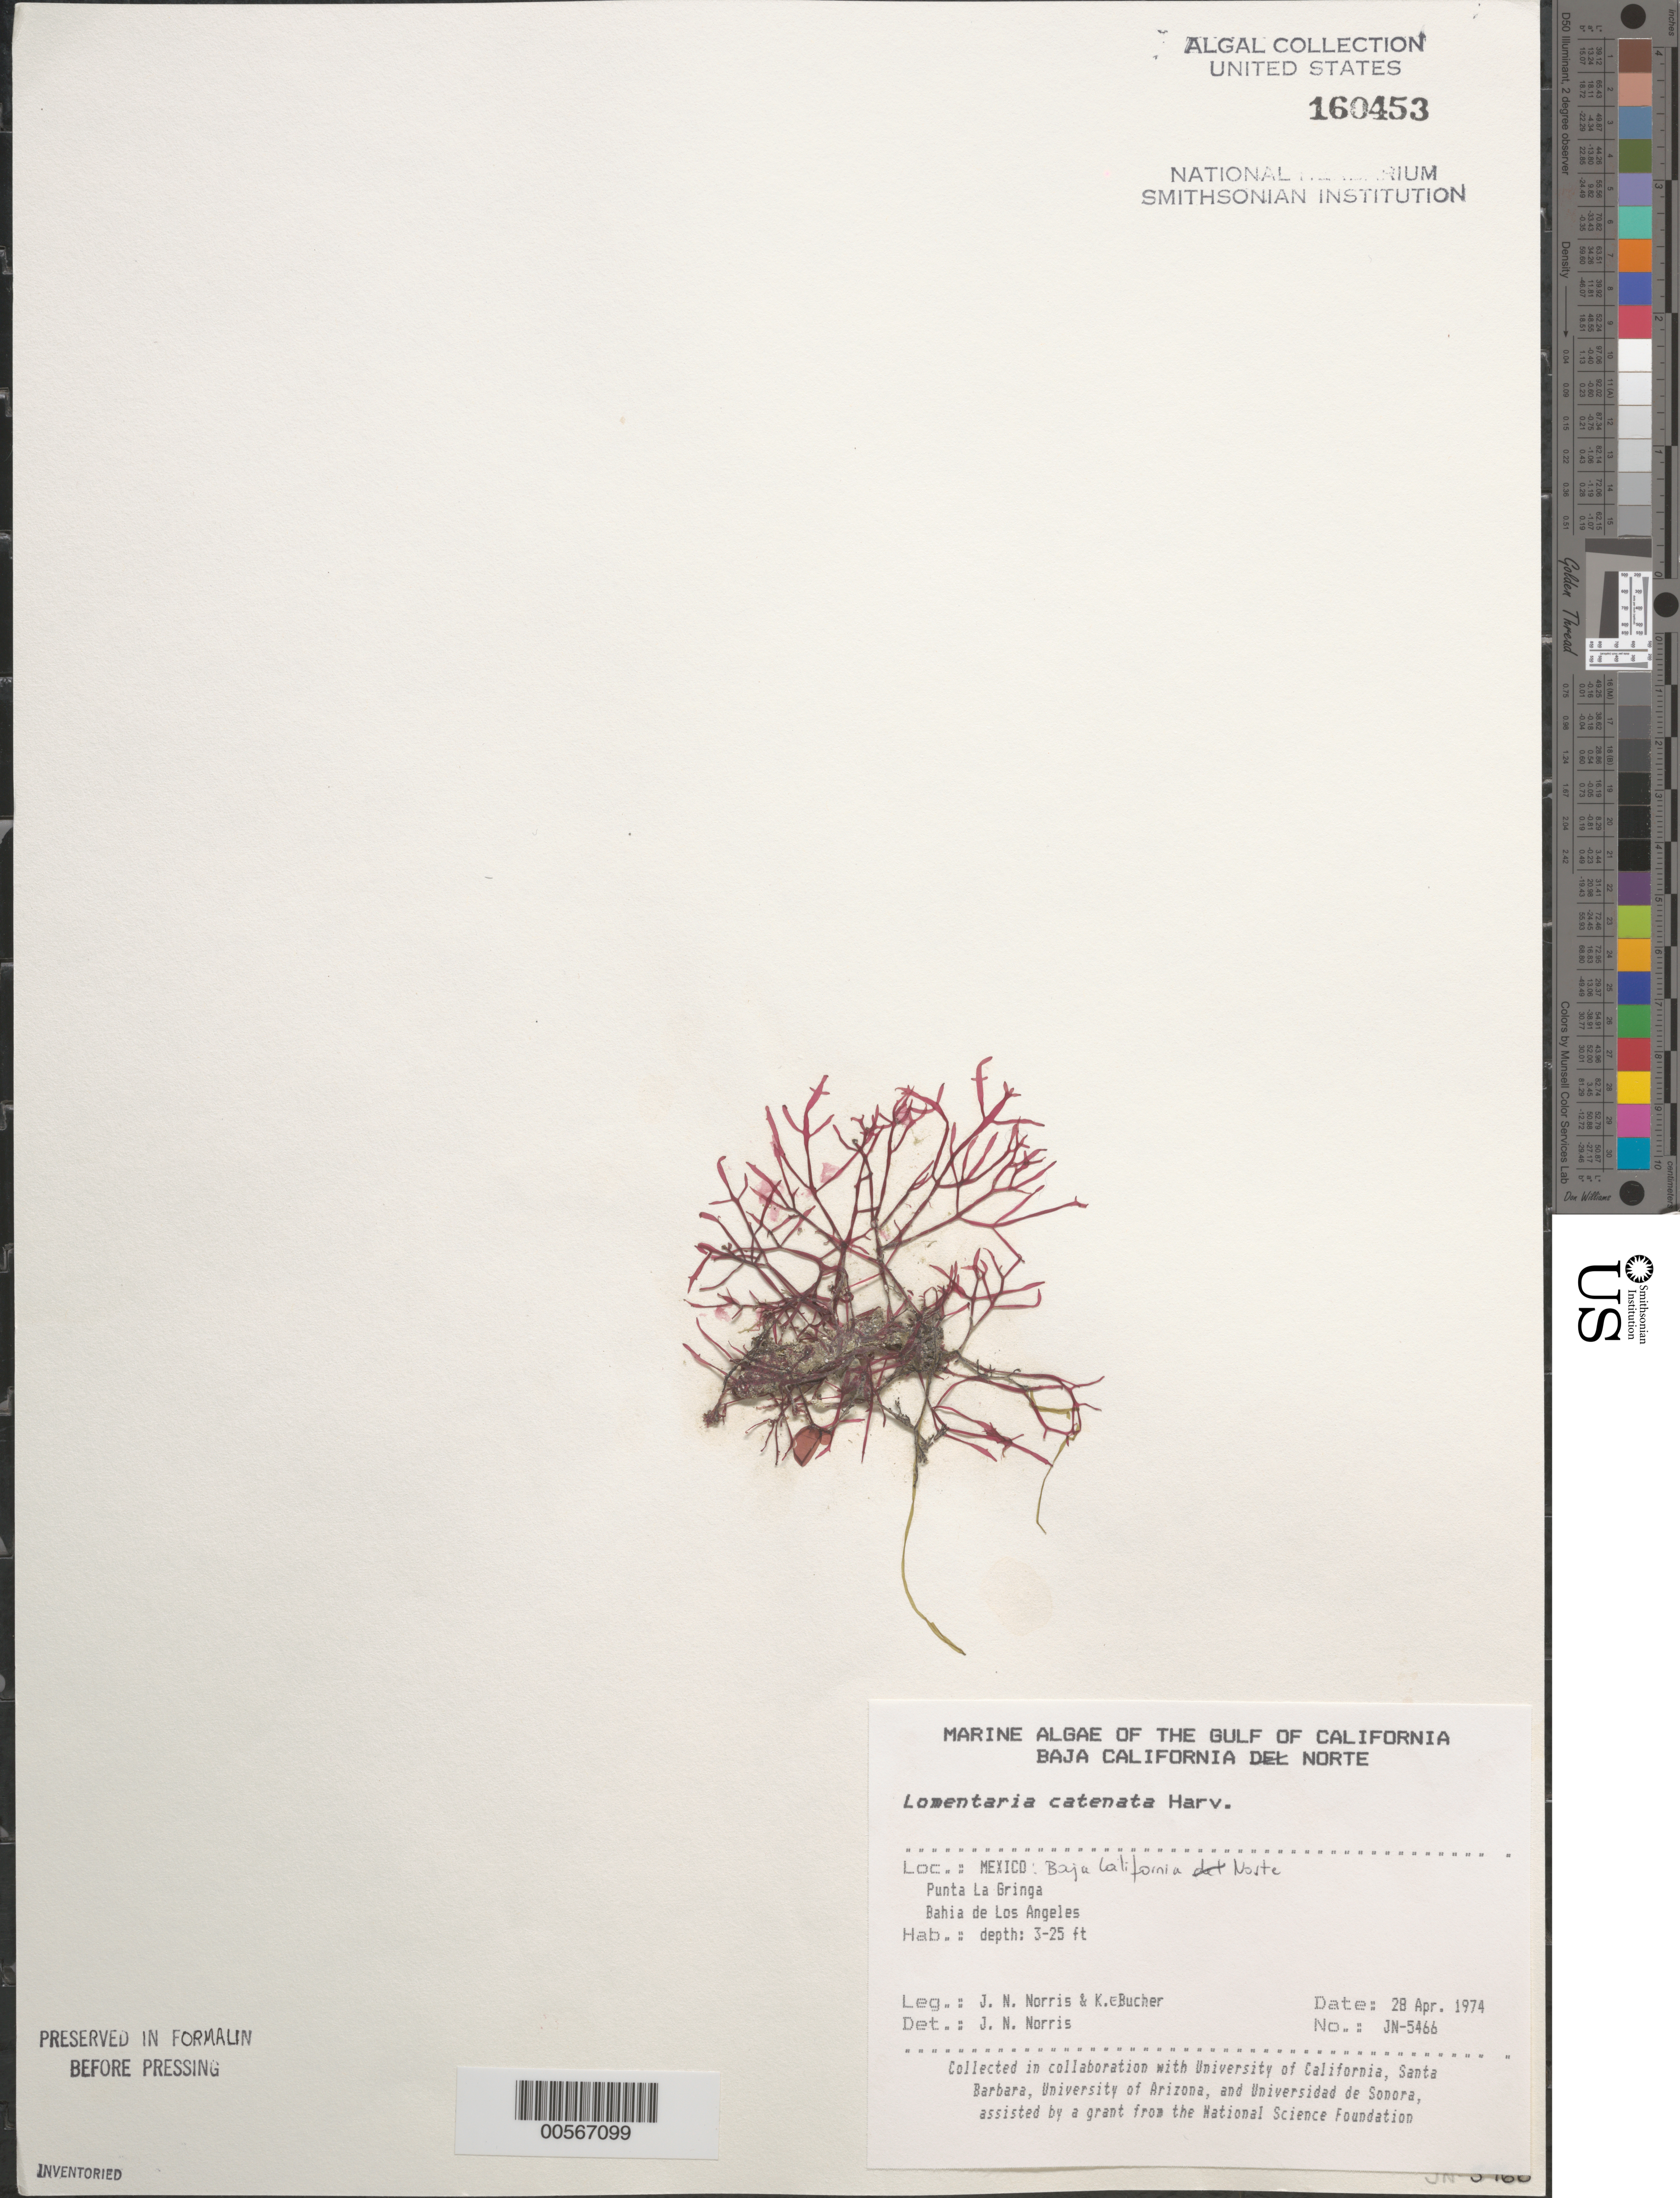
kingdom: Plantae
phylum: Rhodophyta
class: Florideophyceae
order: Rhodymeniales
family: Lomentariaceae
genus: Fushitsunagia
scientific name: Fushitsunagia catenata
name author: (Harv.) Filloramo & G.W. Saunders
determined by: Algae name updating Project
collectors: J. N. Norris & K. E. Bucher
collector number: JN-5466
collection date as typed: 28 Apr 1974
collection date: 1974-04-28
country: Mexico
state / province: Baja California Norte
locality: Punta La Gringa, Bahia de los Angeles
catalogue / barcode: US 160453